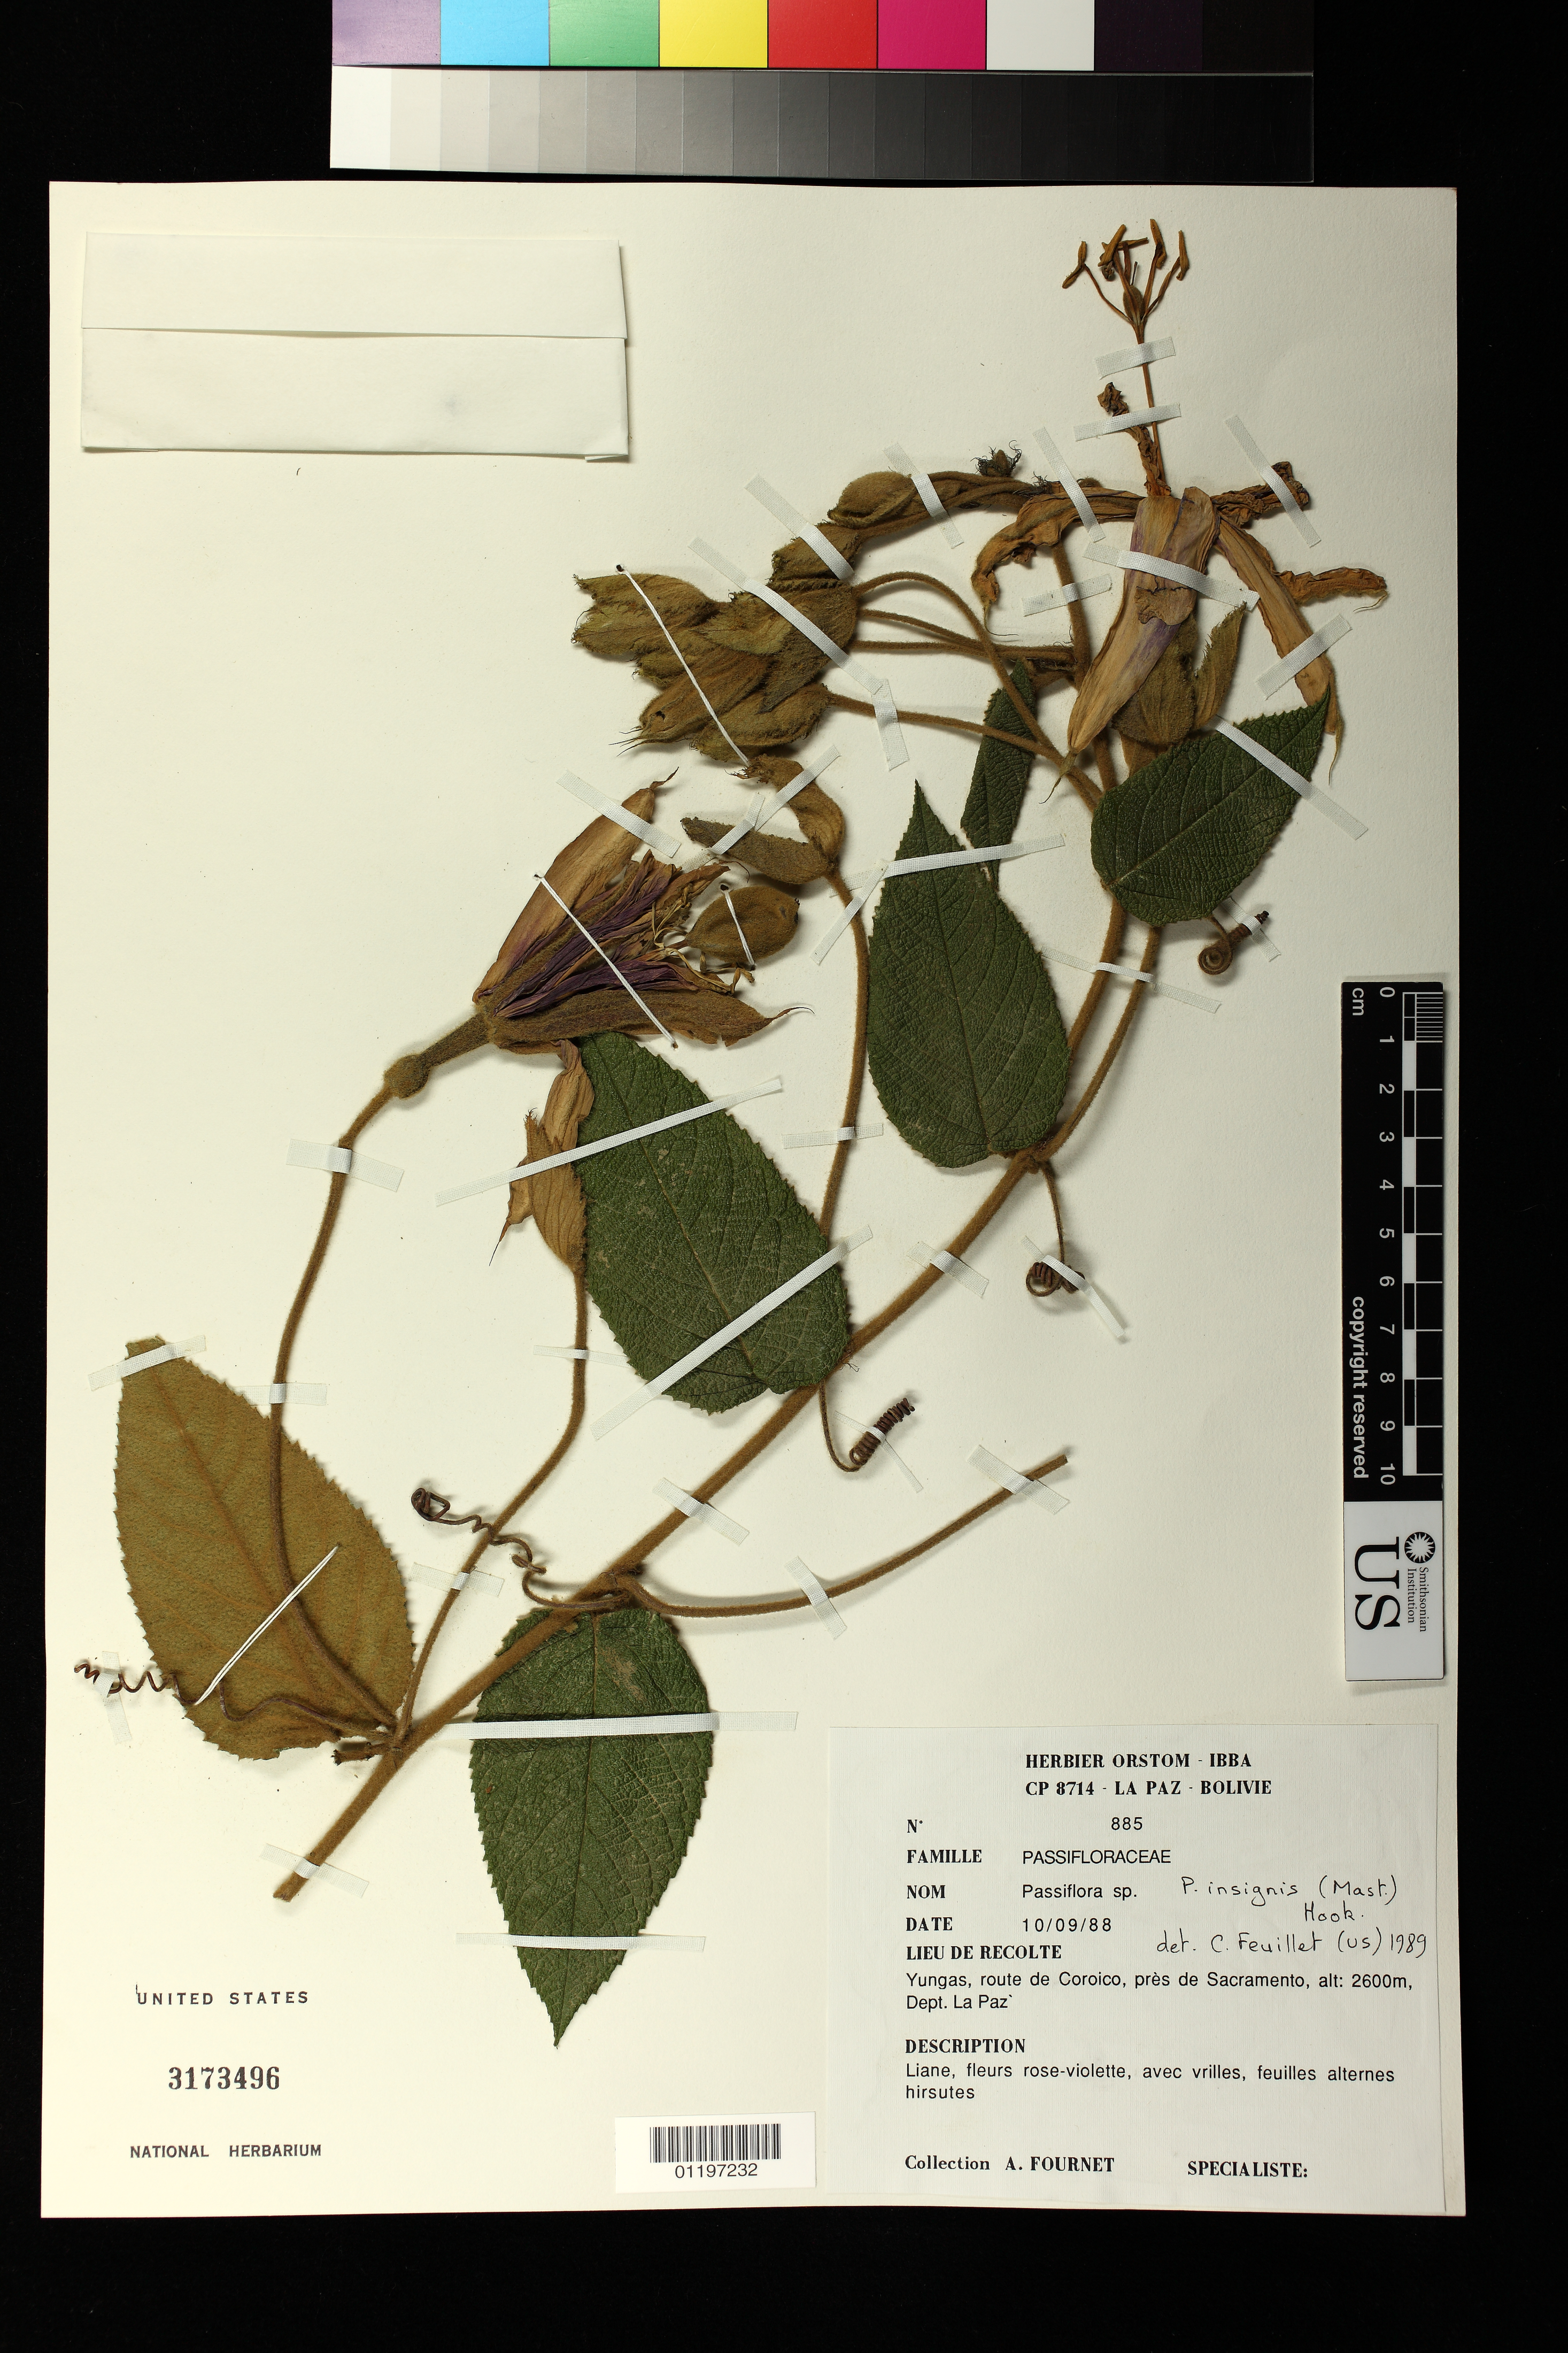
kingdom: Plantae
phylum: Tracheophyta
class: Magnoliopsida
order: Malpighiales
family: Passifloraceae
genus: Passiflora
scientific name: Passiflora insignis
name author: (Mast.) Hook. f.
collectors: A. Fournet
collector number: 885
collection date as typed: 10 Sep 1988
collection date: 1988-09-10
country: Bolivia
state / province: La Paz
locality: Yungas, route de Coroico, près de Sacramento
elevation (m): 2600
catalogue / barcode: US 3173496